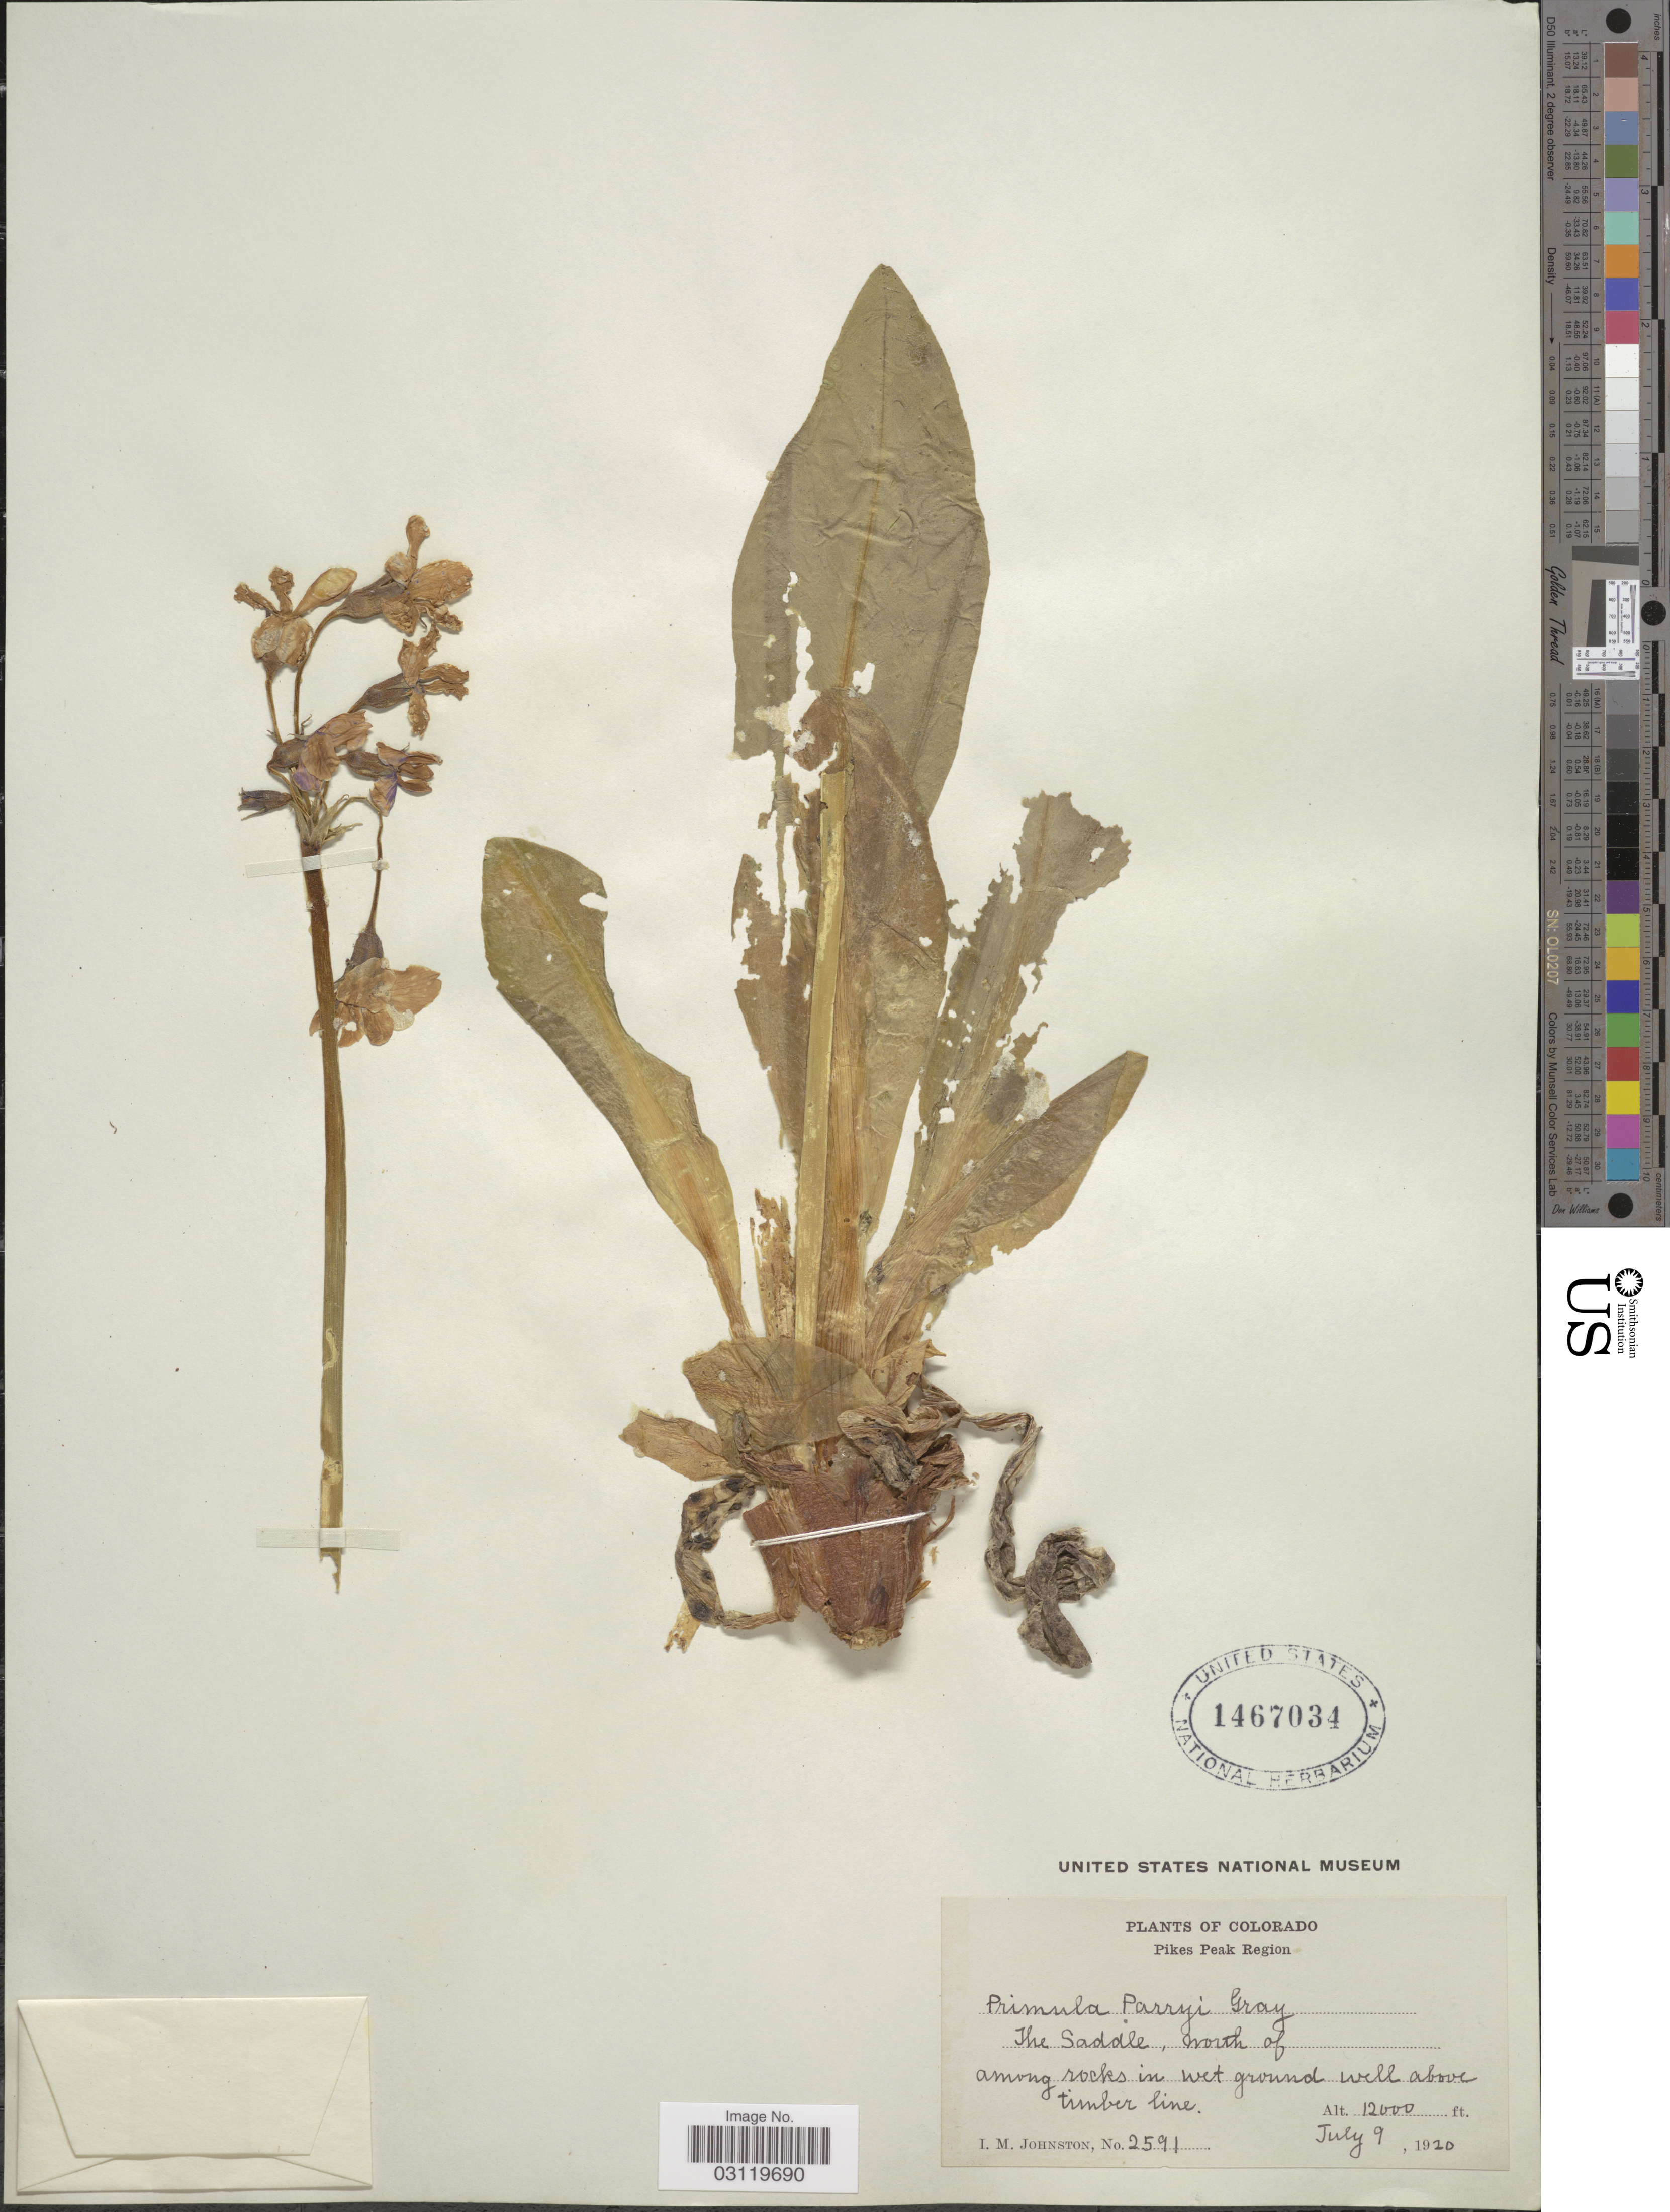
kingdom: Plantae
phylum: Tracheophyta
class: Magnoliopsida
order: Ericales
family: Primulaceae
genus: Primula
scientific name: Primula parryi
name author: A. Gray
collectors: I.M. Johnston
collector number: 2591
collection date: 1920-07-09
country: United States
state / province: Colorado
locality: Pikes Peak Region, The Saddle, north of among rocks in wet ground well above timber line.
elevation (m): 3658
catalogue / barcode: US 1467034